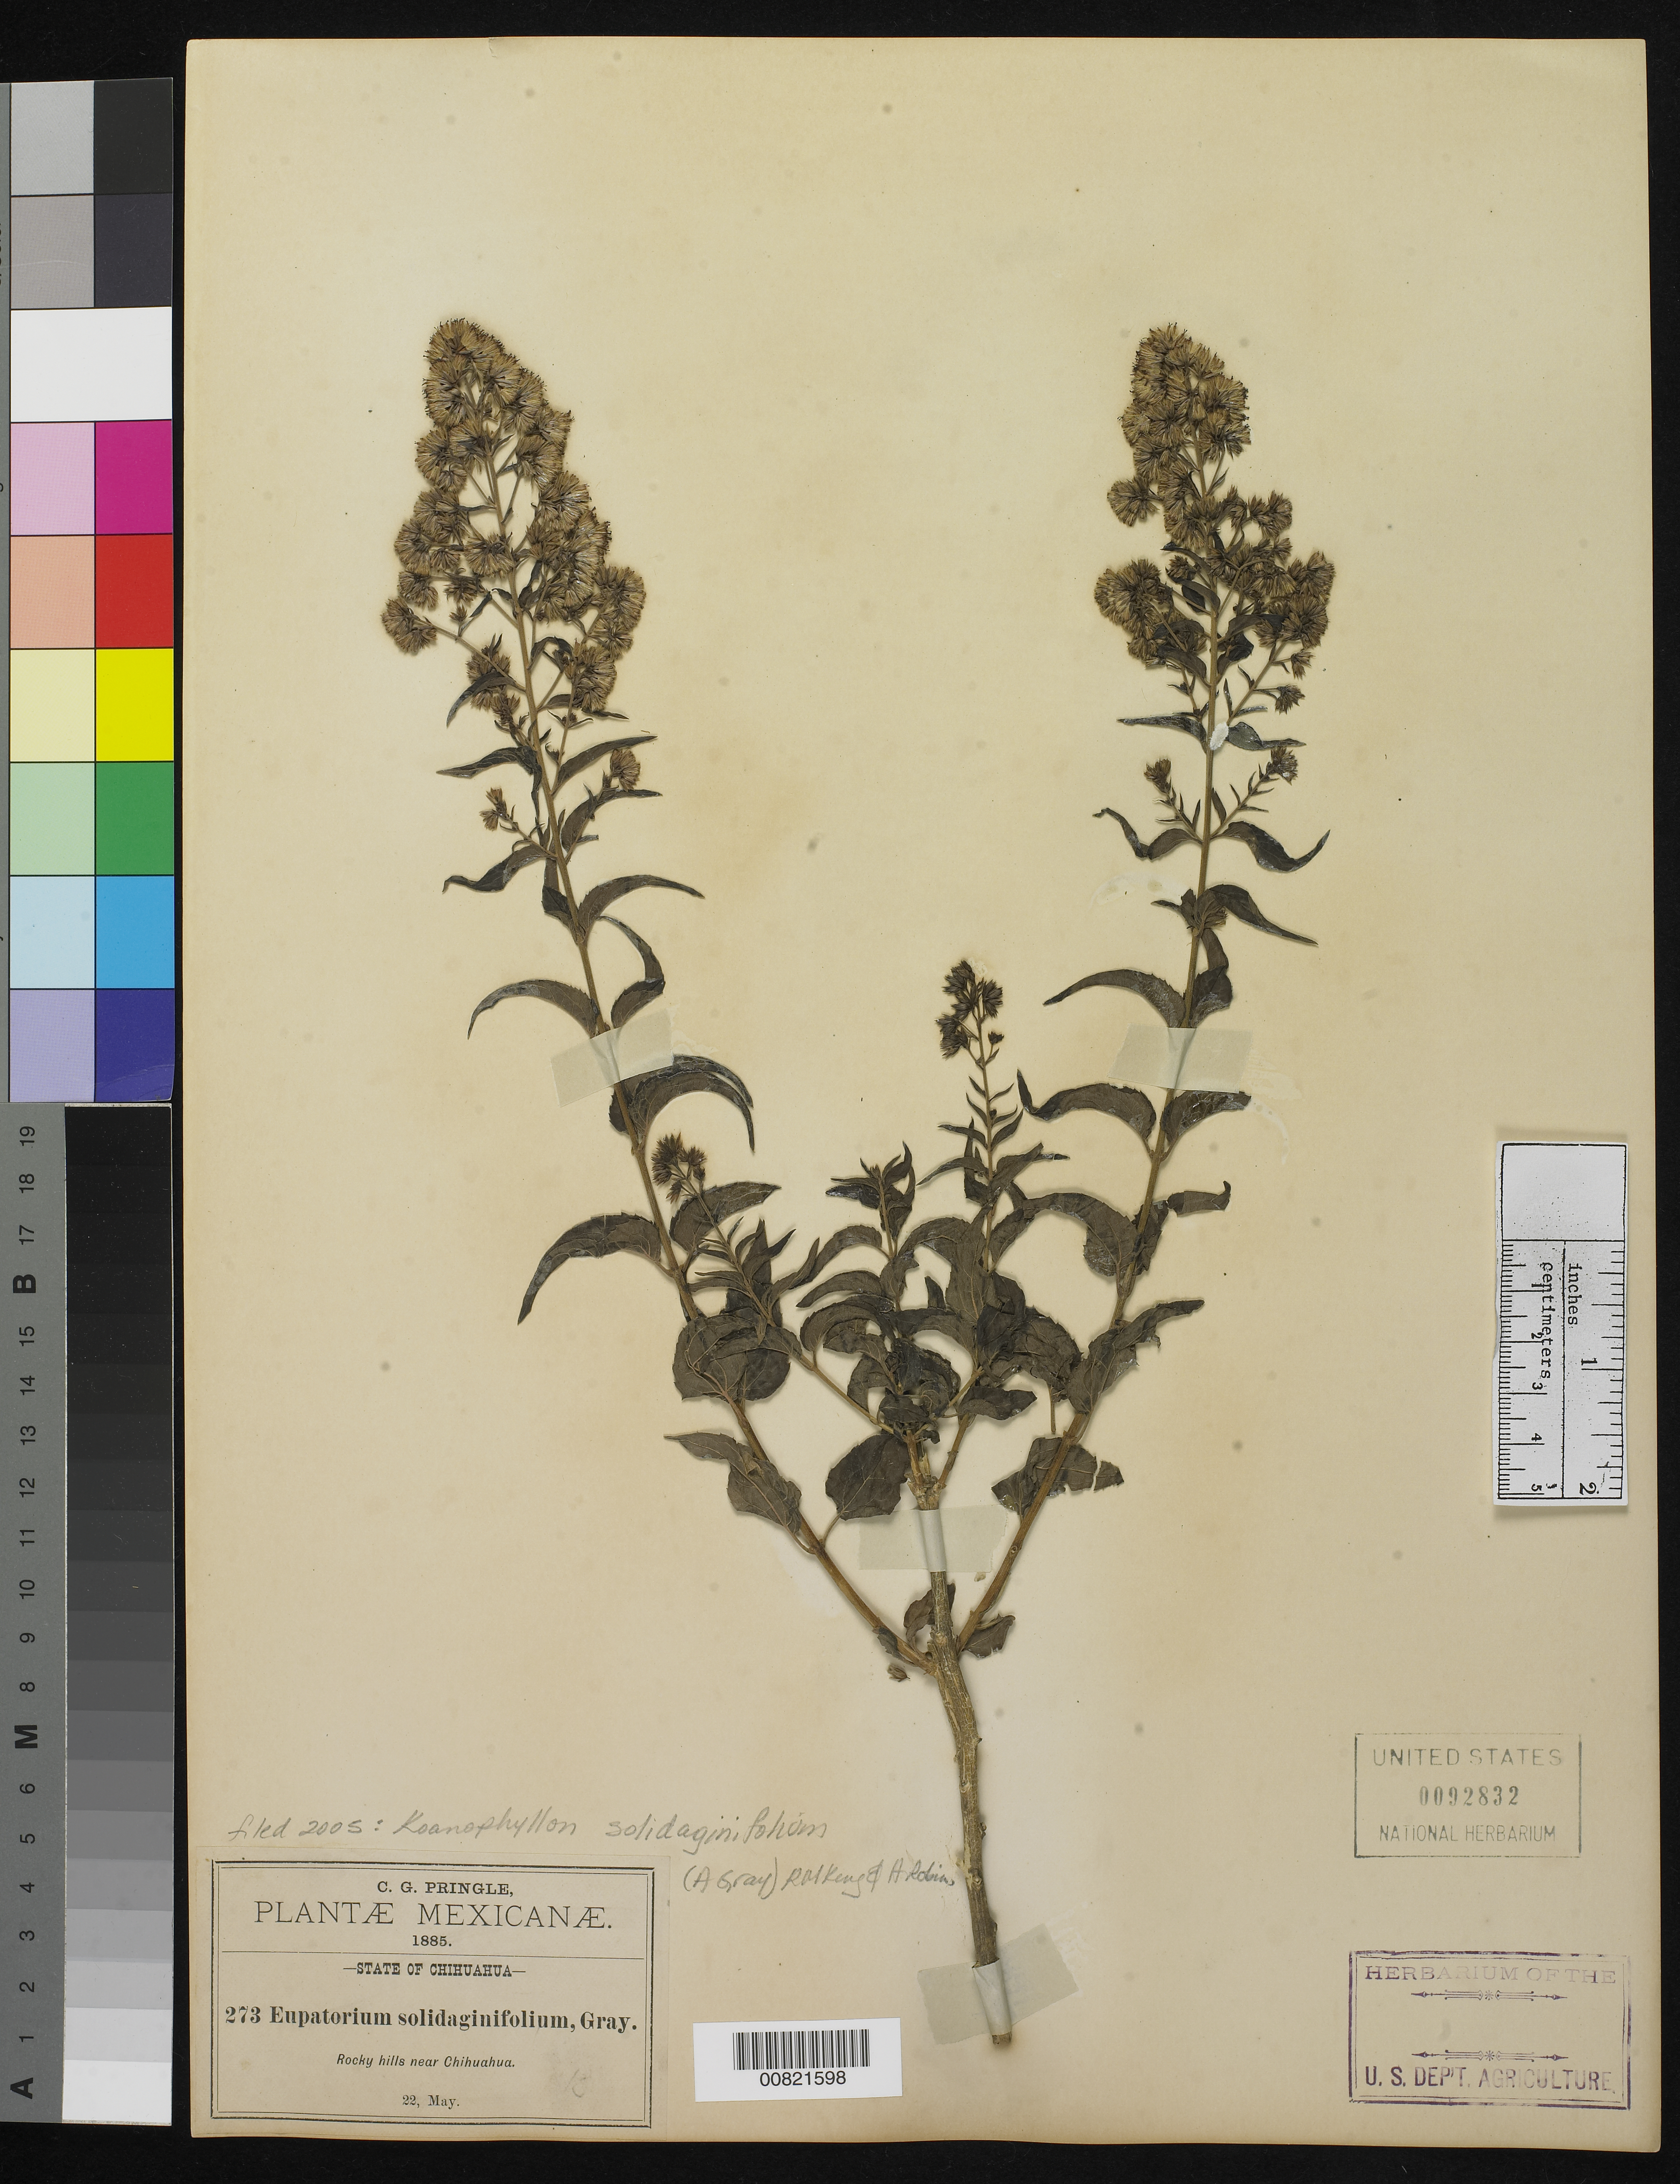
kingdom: Plantae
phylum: Tracheophyta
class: Magnoliopsida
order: Asterales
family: Asteraceae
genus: Koanophyllon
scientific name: Koanophyllon solidaginifolium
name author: (A. Gray) R.M. King & H. Rob.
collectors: C. G. Pringle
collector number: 273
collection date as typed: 22 May 1885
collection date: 1885-05-22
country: Mexico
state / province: Chihuahua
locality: Rocky hills near Chihuahua.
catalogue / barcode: US 92832